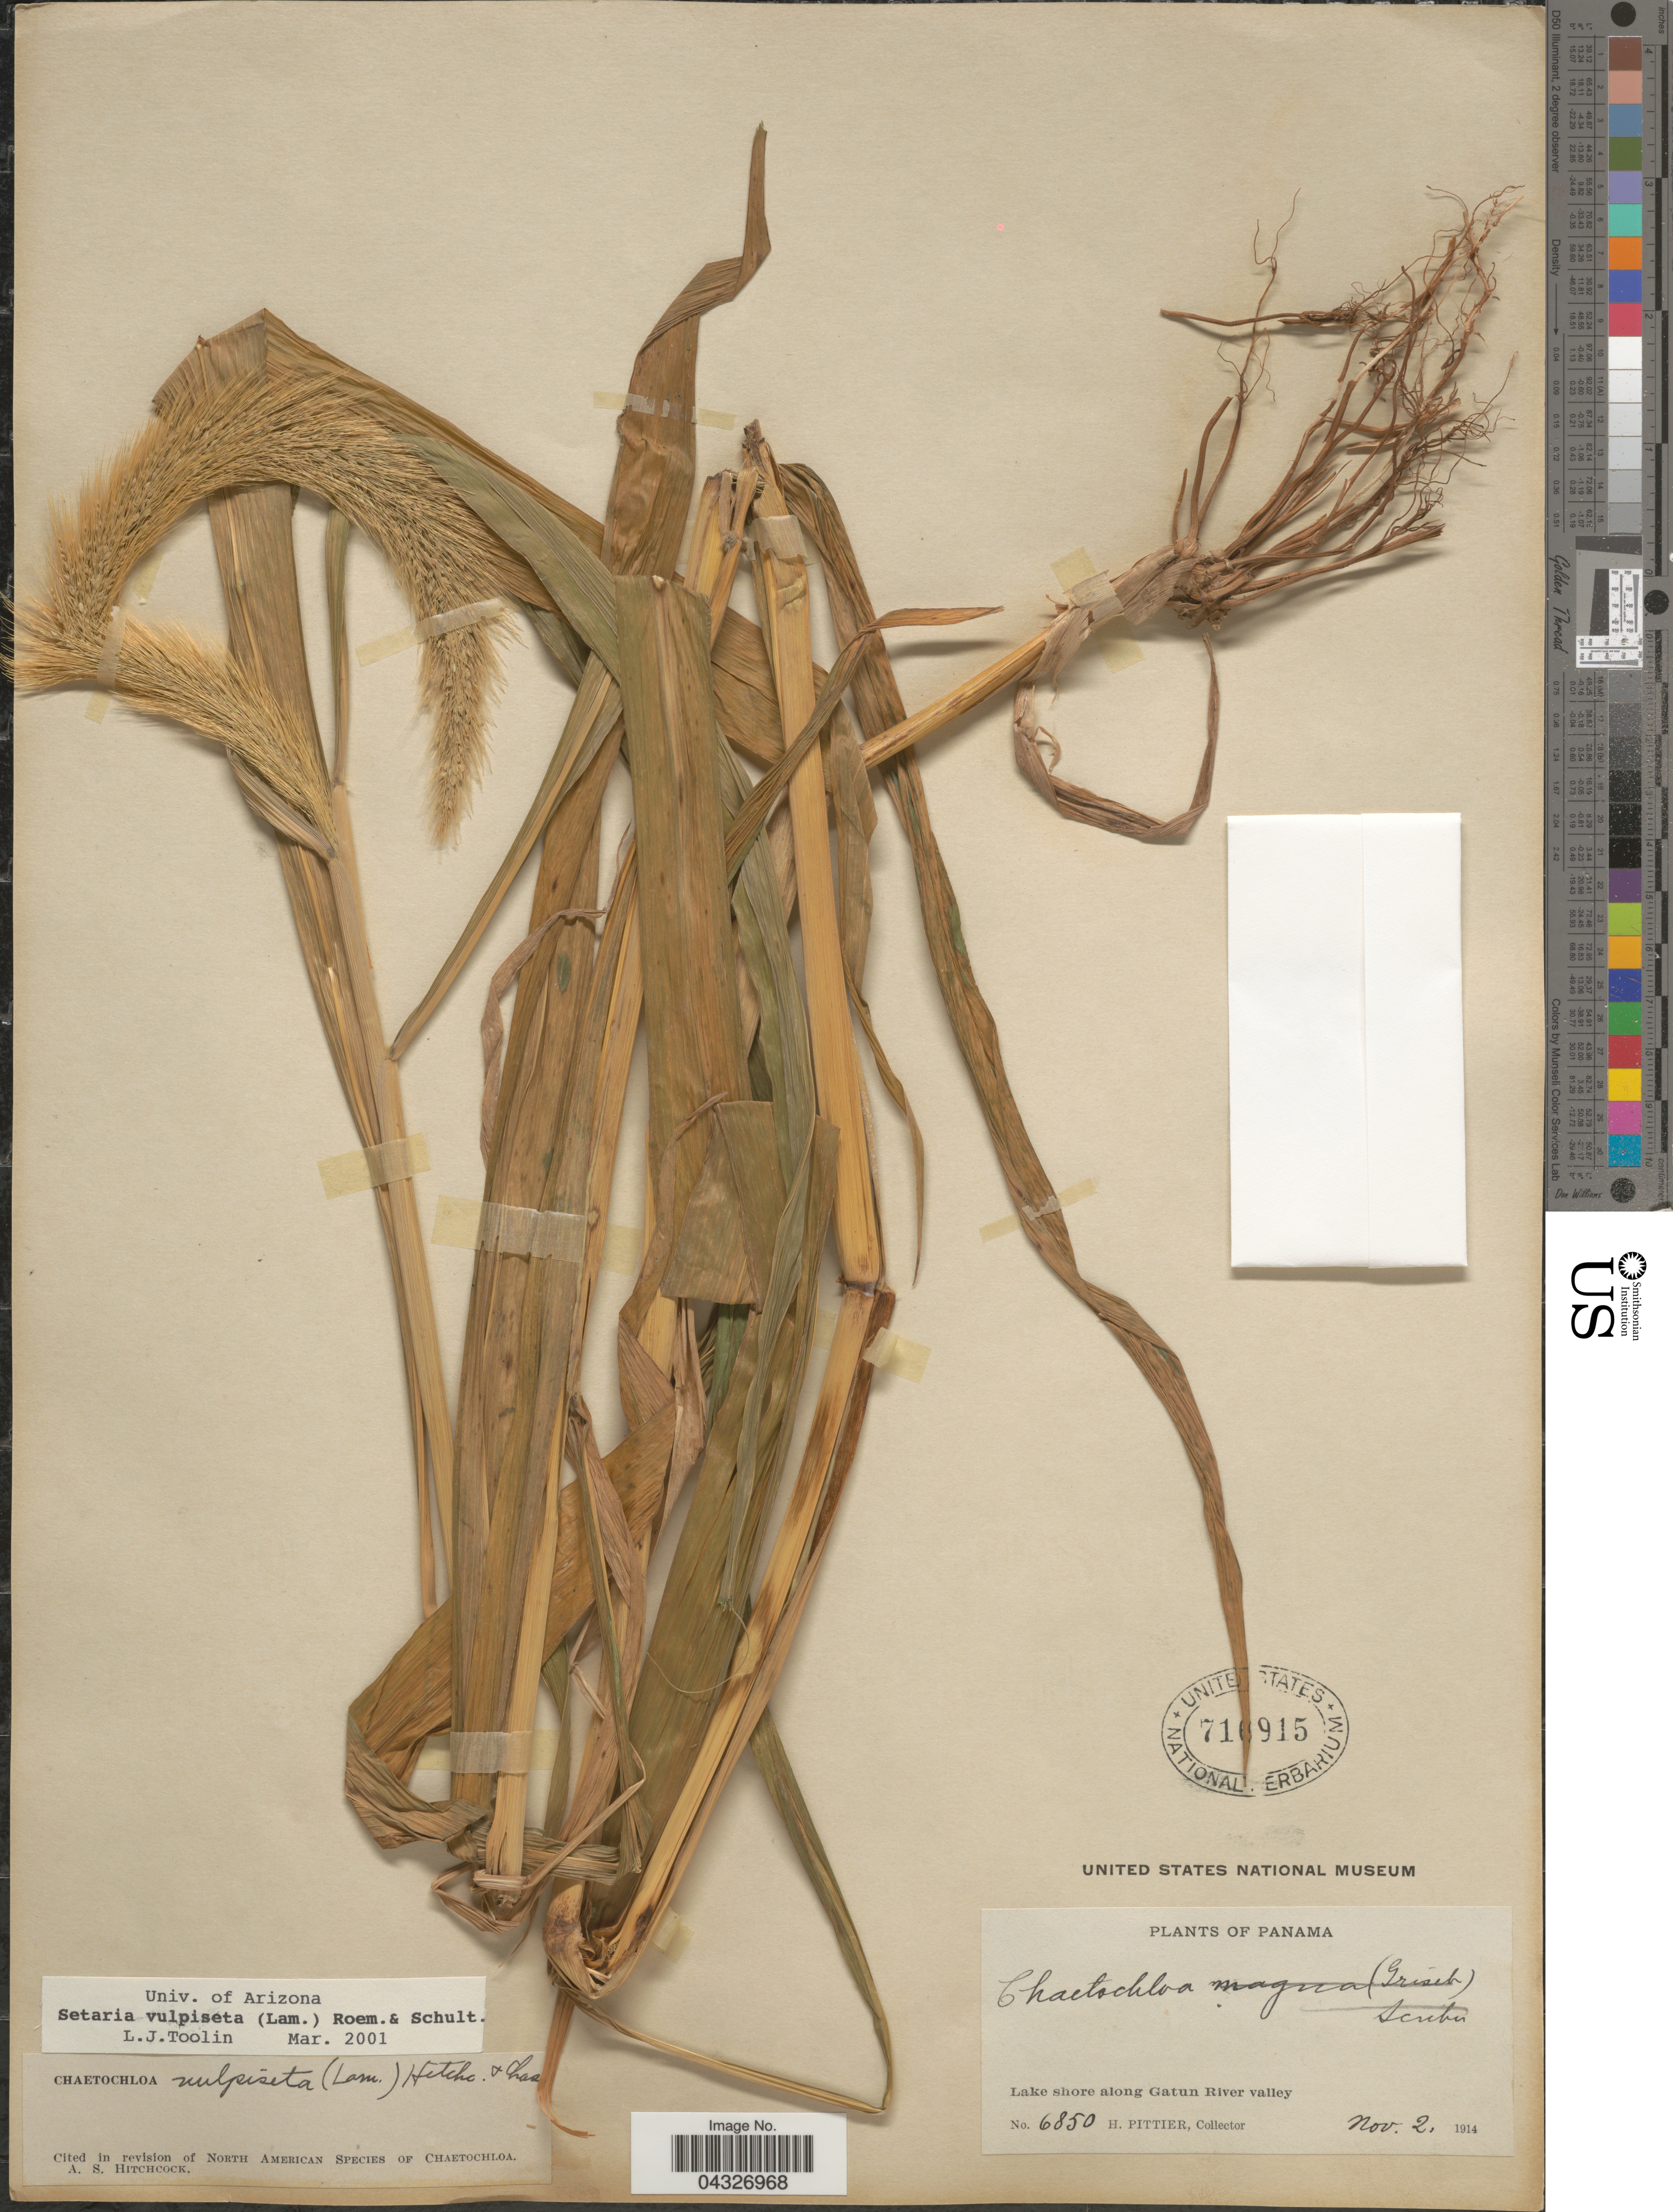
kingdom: Plantae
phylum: Tracheophyta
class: Liliopsida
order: Poales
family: Poaceae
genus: Setaria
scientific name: Setaria vulpiseta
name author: (Lam.) Roem. & Schult.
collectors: H. F. Pittier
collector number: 6850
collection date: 1914-11-02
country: Panama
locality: Lake shore along Gatun River valley.